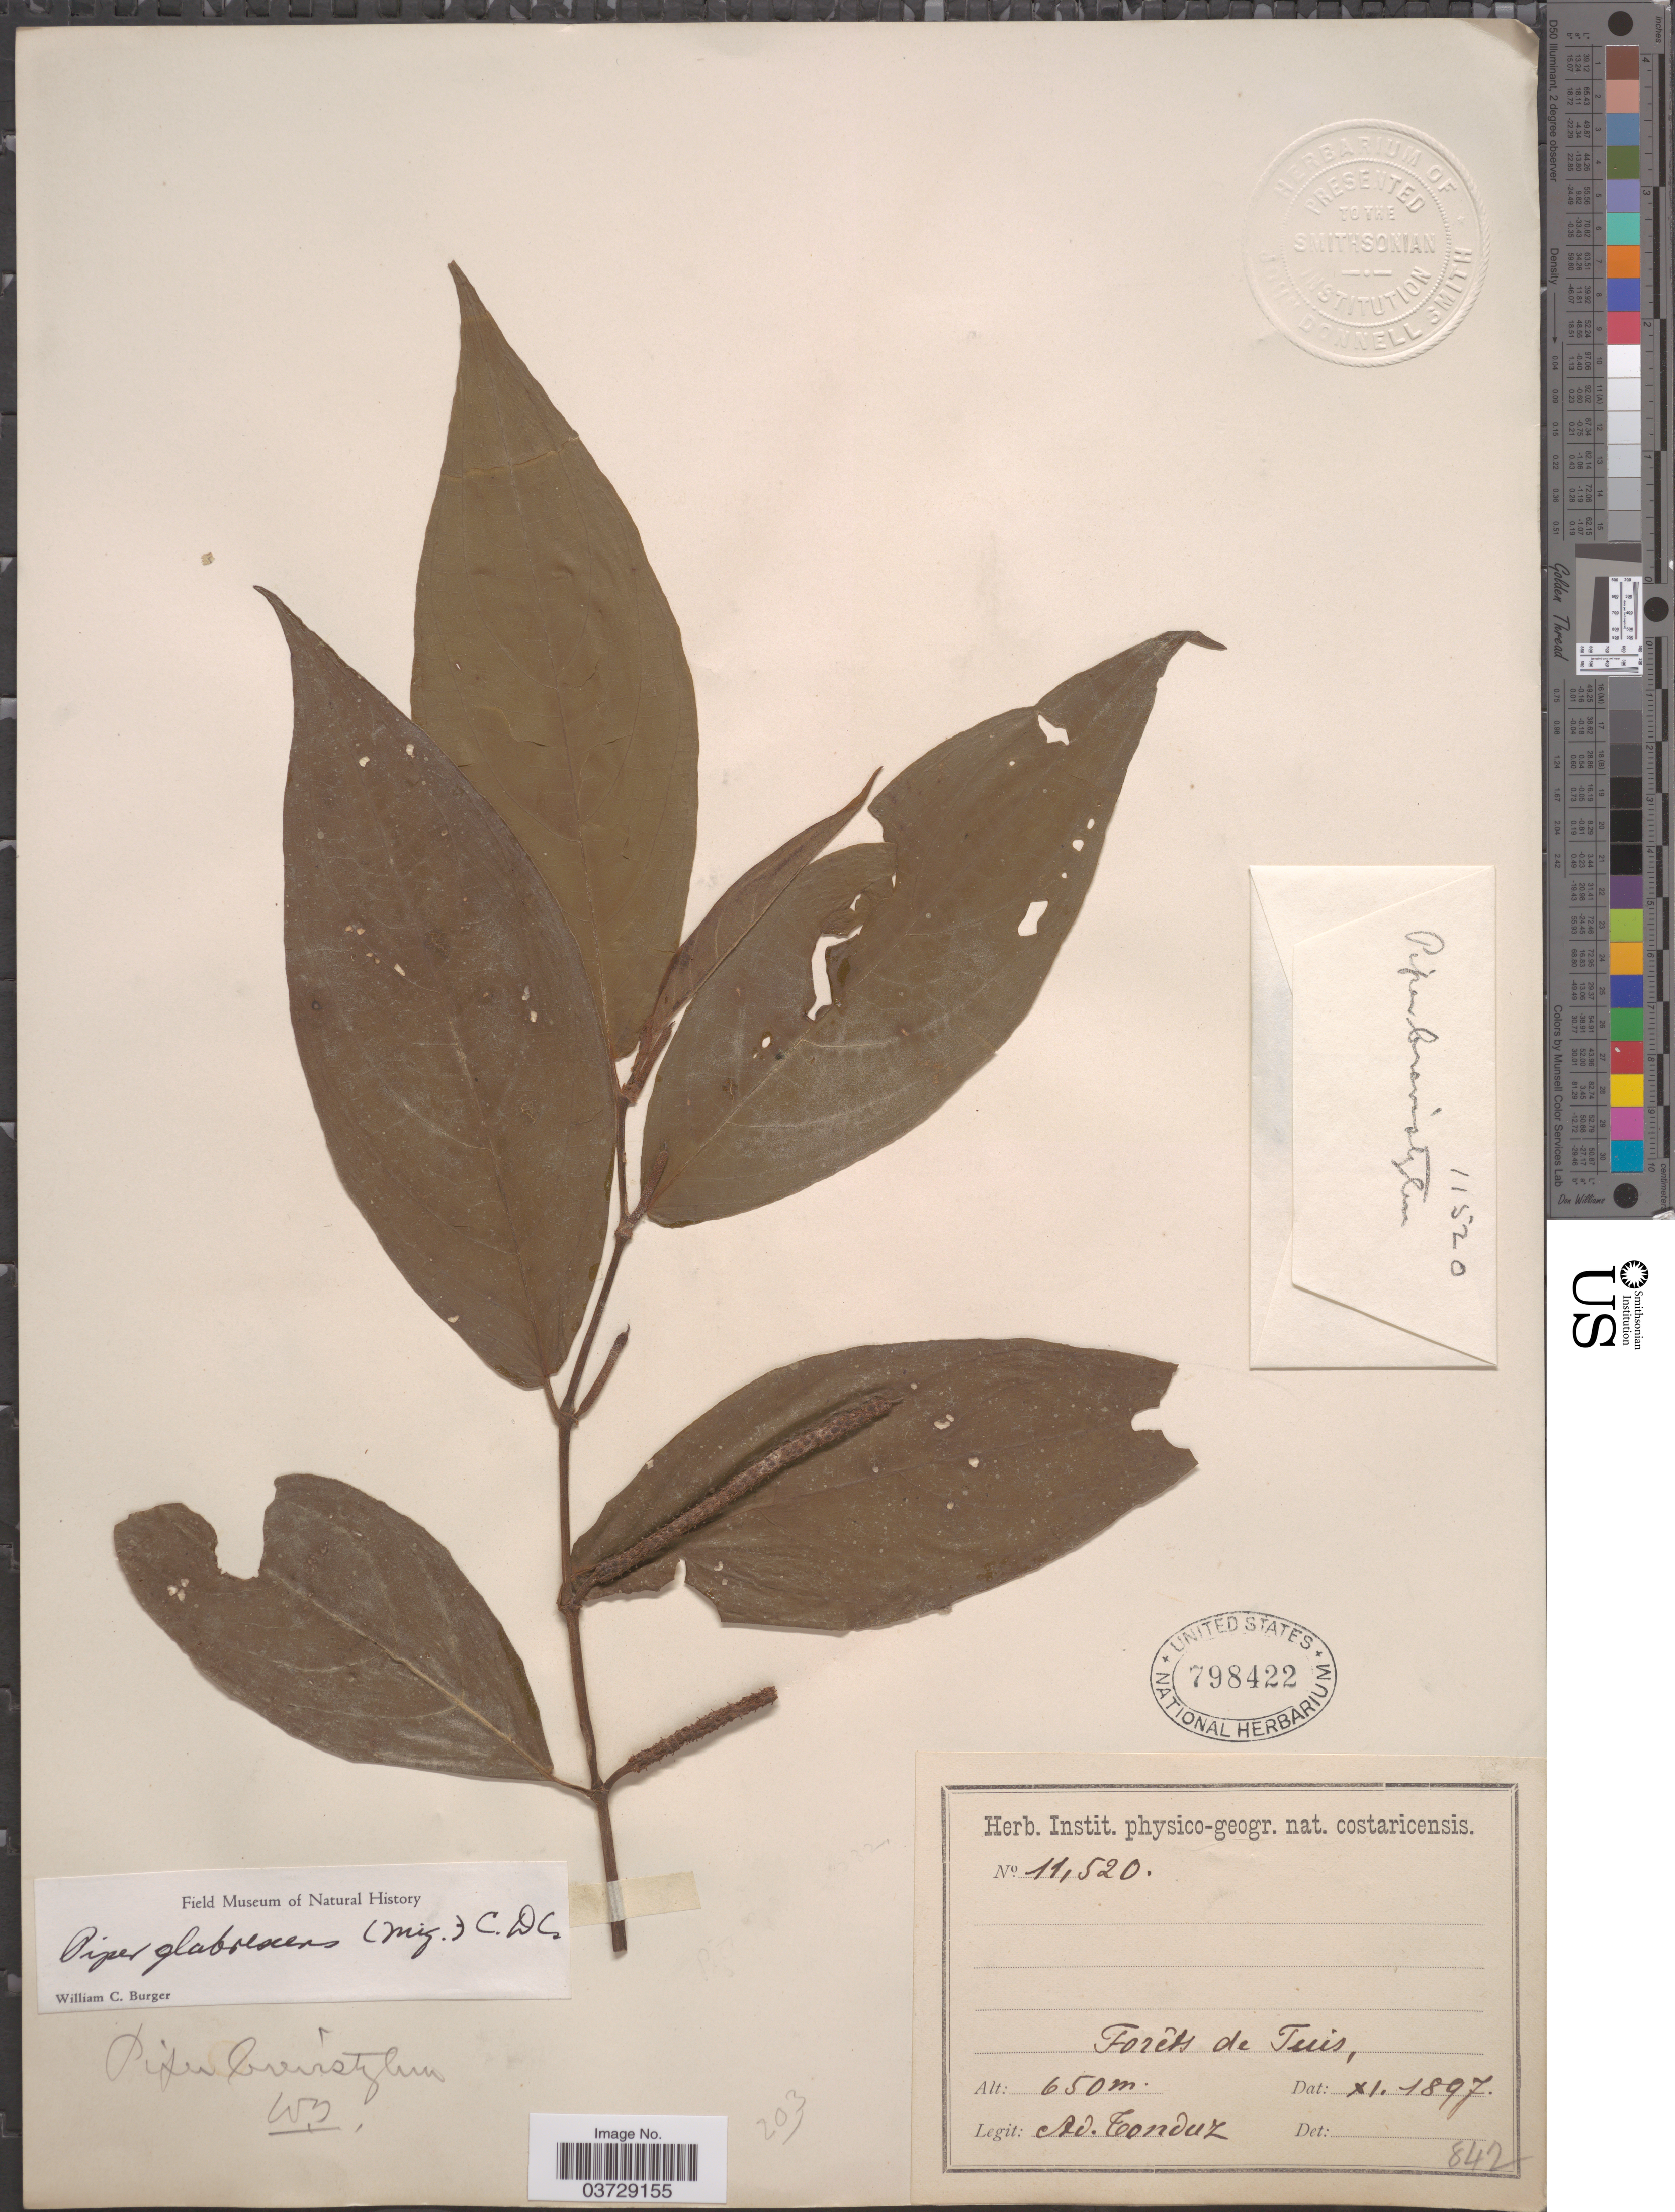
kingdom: Plantae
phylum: Tracheophyta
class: Magnoliopsida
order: Piperales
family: Piperaceae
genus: Piper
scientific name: Piper glabrescens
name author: (Miq.) C. DC.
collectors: A. Tonduz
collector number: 11520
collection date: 1897-11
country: Costa Rica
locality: Forêts de Tuis.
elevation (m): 650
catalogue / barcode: US 798422